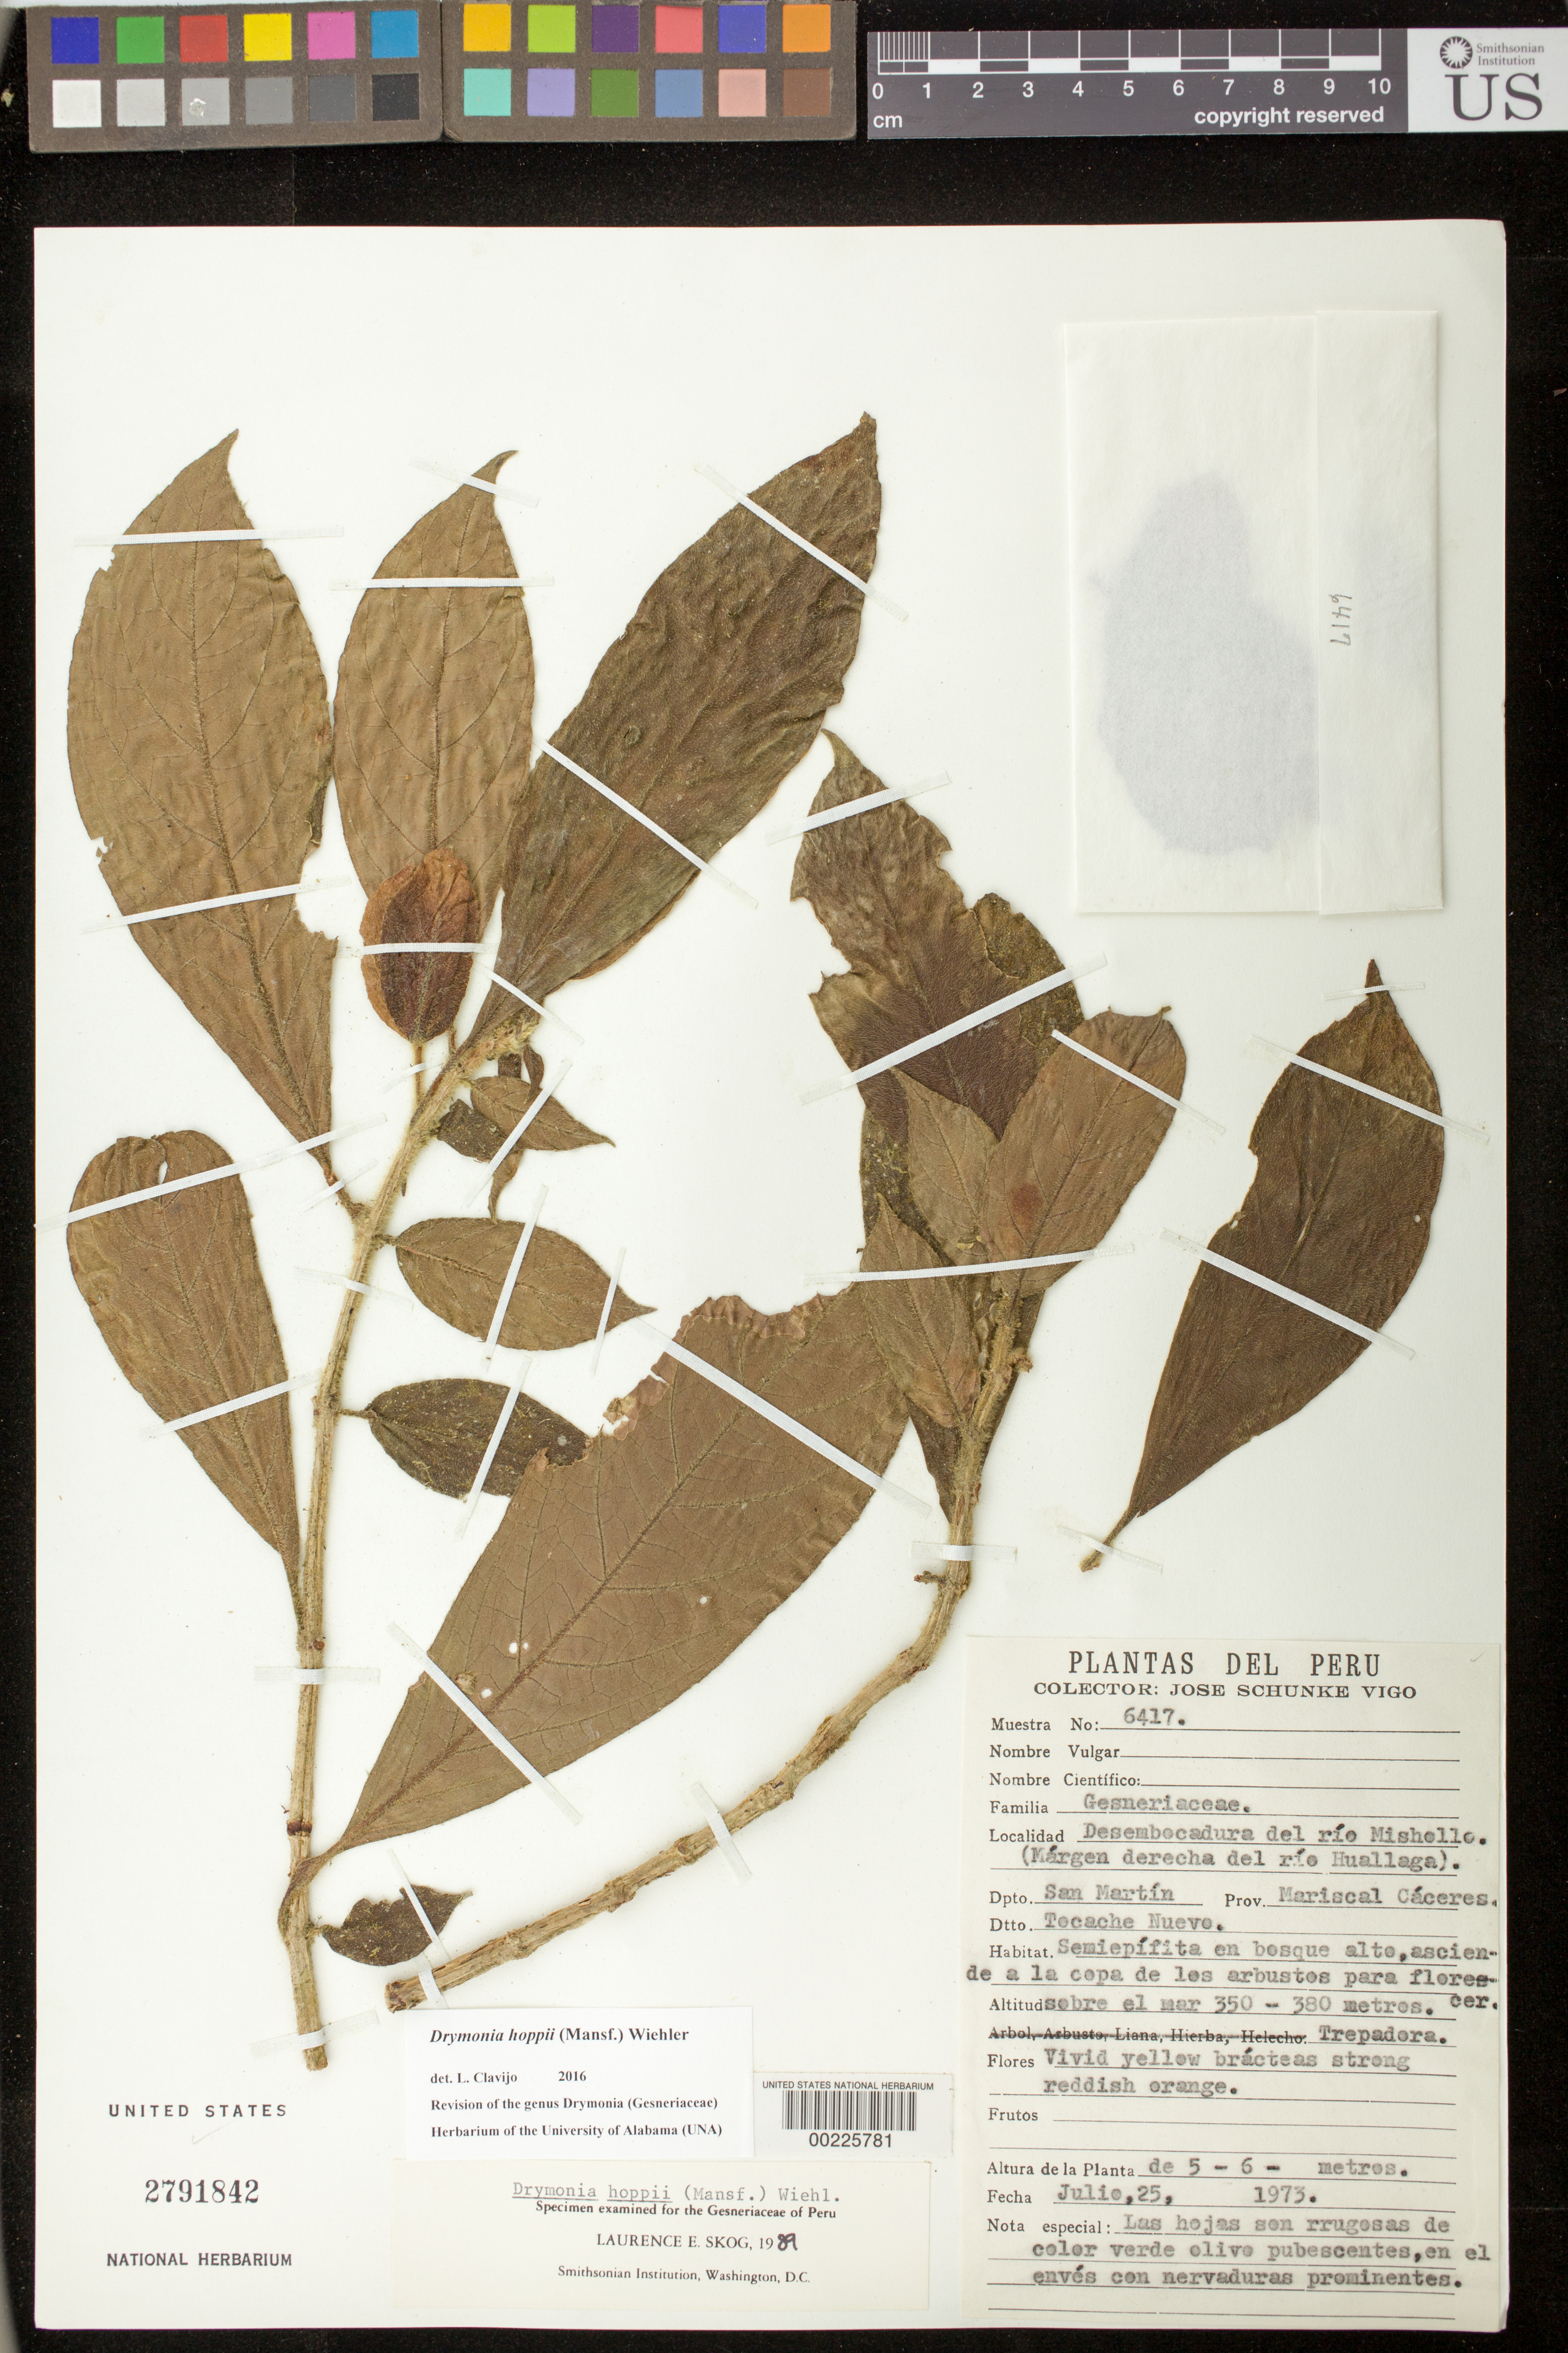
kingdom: Plantae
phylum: Tracheophyta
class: Magnoliopsida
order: Lamiales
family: Gesneriaceae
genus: Drymonia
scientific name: Drymonia hoppii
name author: (Mansf.) Wiehler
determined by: Skog, Laurence E.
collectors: J. Schunke Vigo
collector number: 6417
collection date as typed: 25 Jul 1973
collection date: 1973-07-25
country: Peru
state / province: San Martín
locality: Prov. Mariscal Cáceres, Dtto. Tocache Nuevo; mouth of rií Mishollo (márgen derecha del río Huallaga)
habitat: En bosque alto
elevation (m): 350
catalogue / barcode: US 2791842